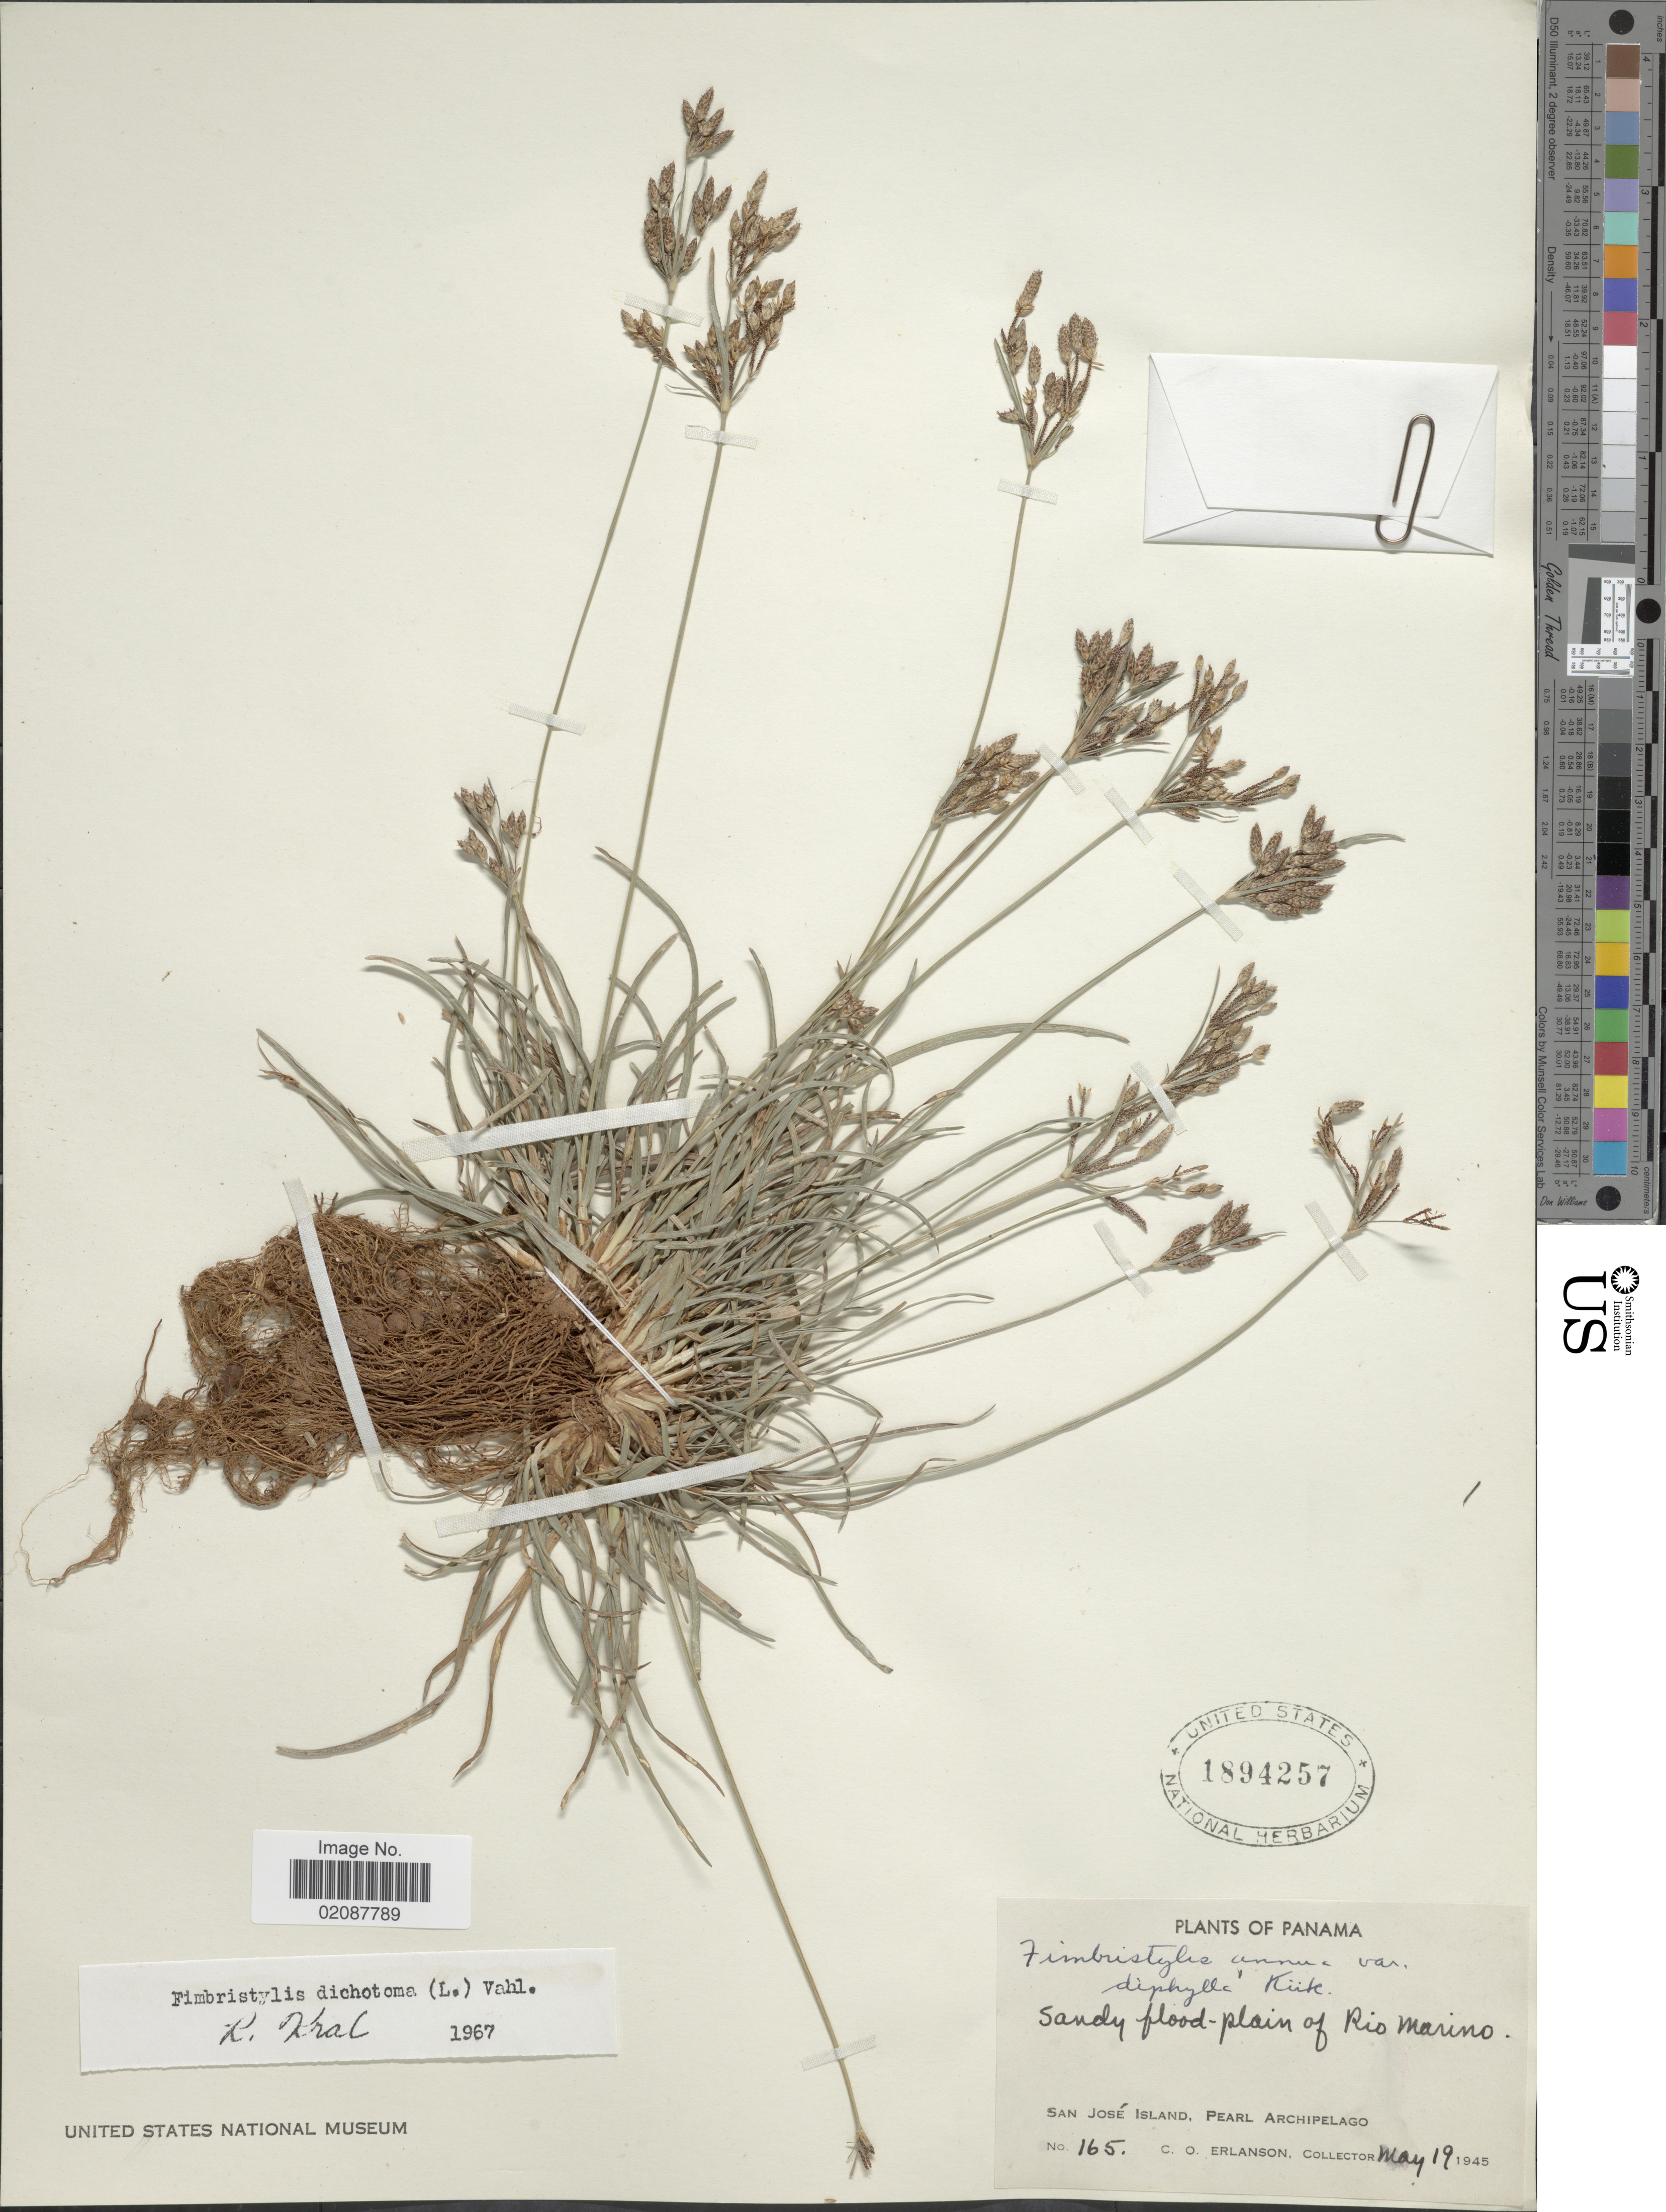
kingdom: Plantae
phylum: Tracheophyta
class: Liliopsida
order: Poales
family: Cyperaceae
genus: Fimbristylis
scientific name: Fimbristylis dichotoma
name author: (L.) Vahl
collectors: C. O. Erlanson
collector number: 165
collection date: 1945-05-19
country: Panama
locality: Sandy flood-plain of rio Marino, San José Island, Pearl Archipelago.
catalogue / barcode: US 1894257